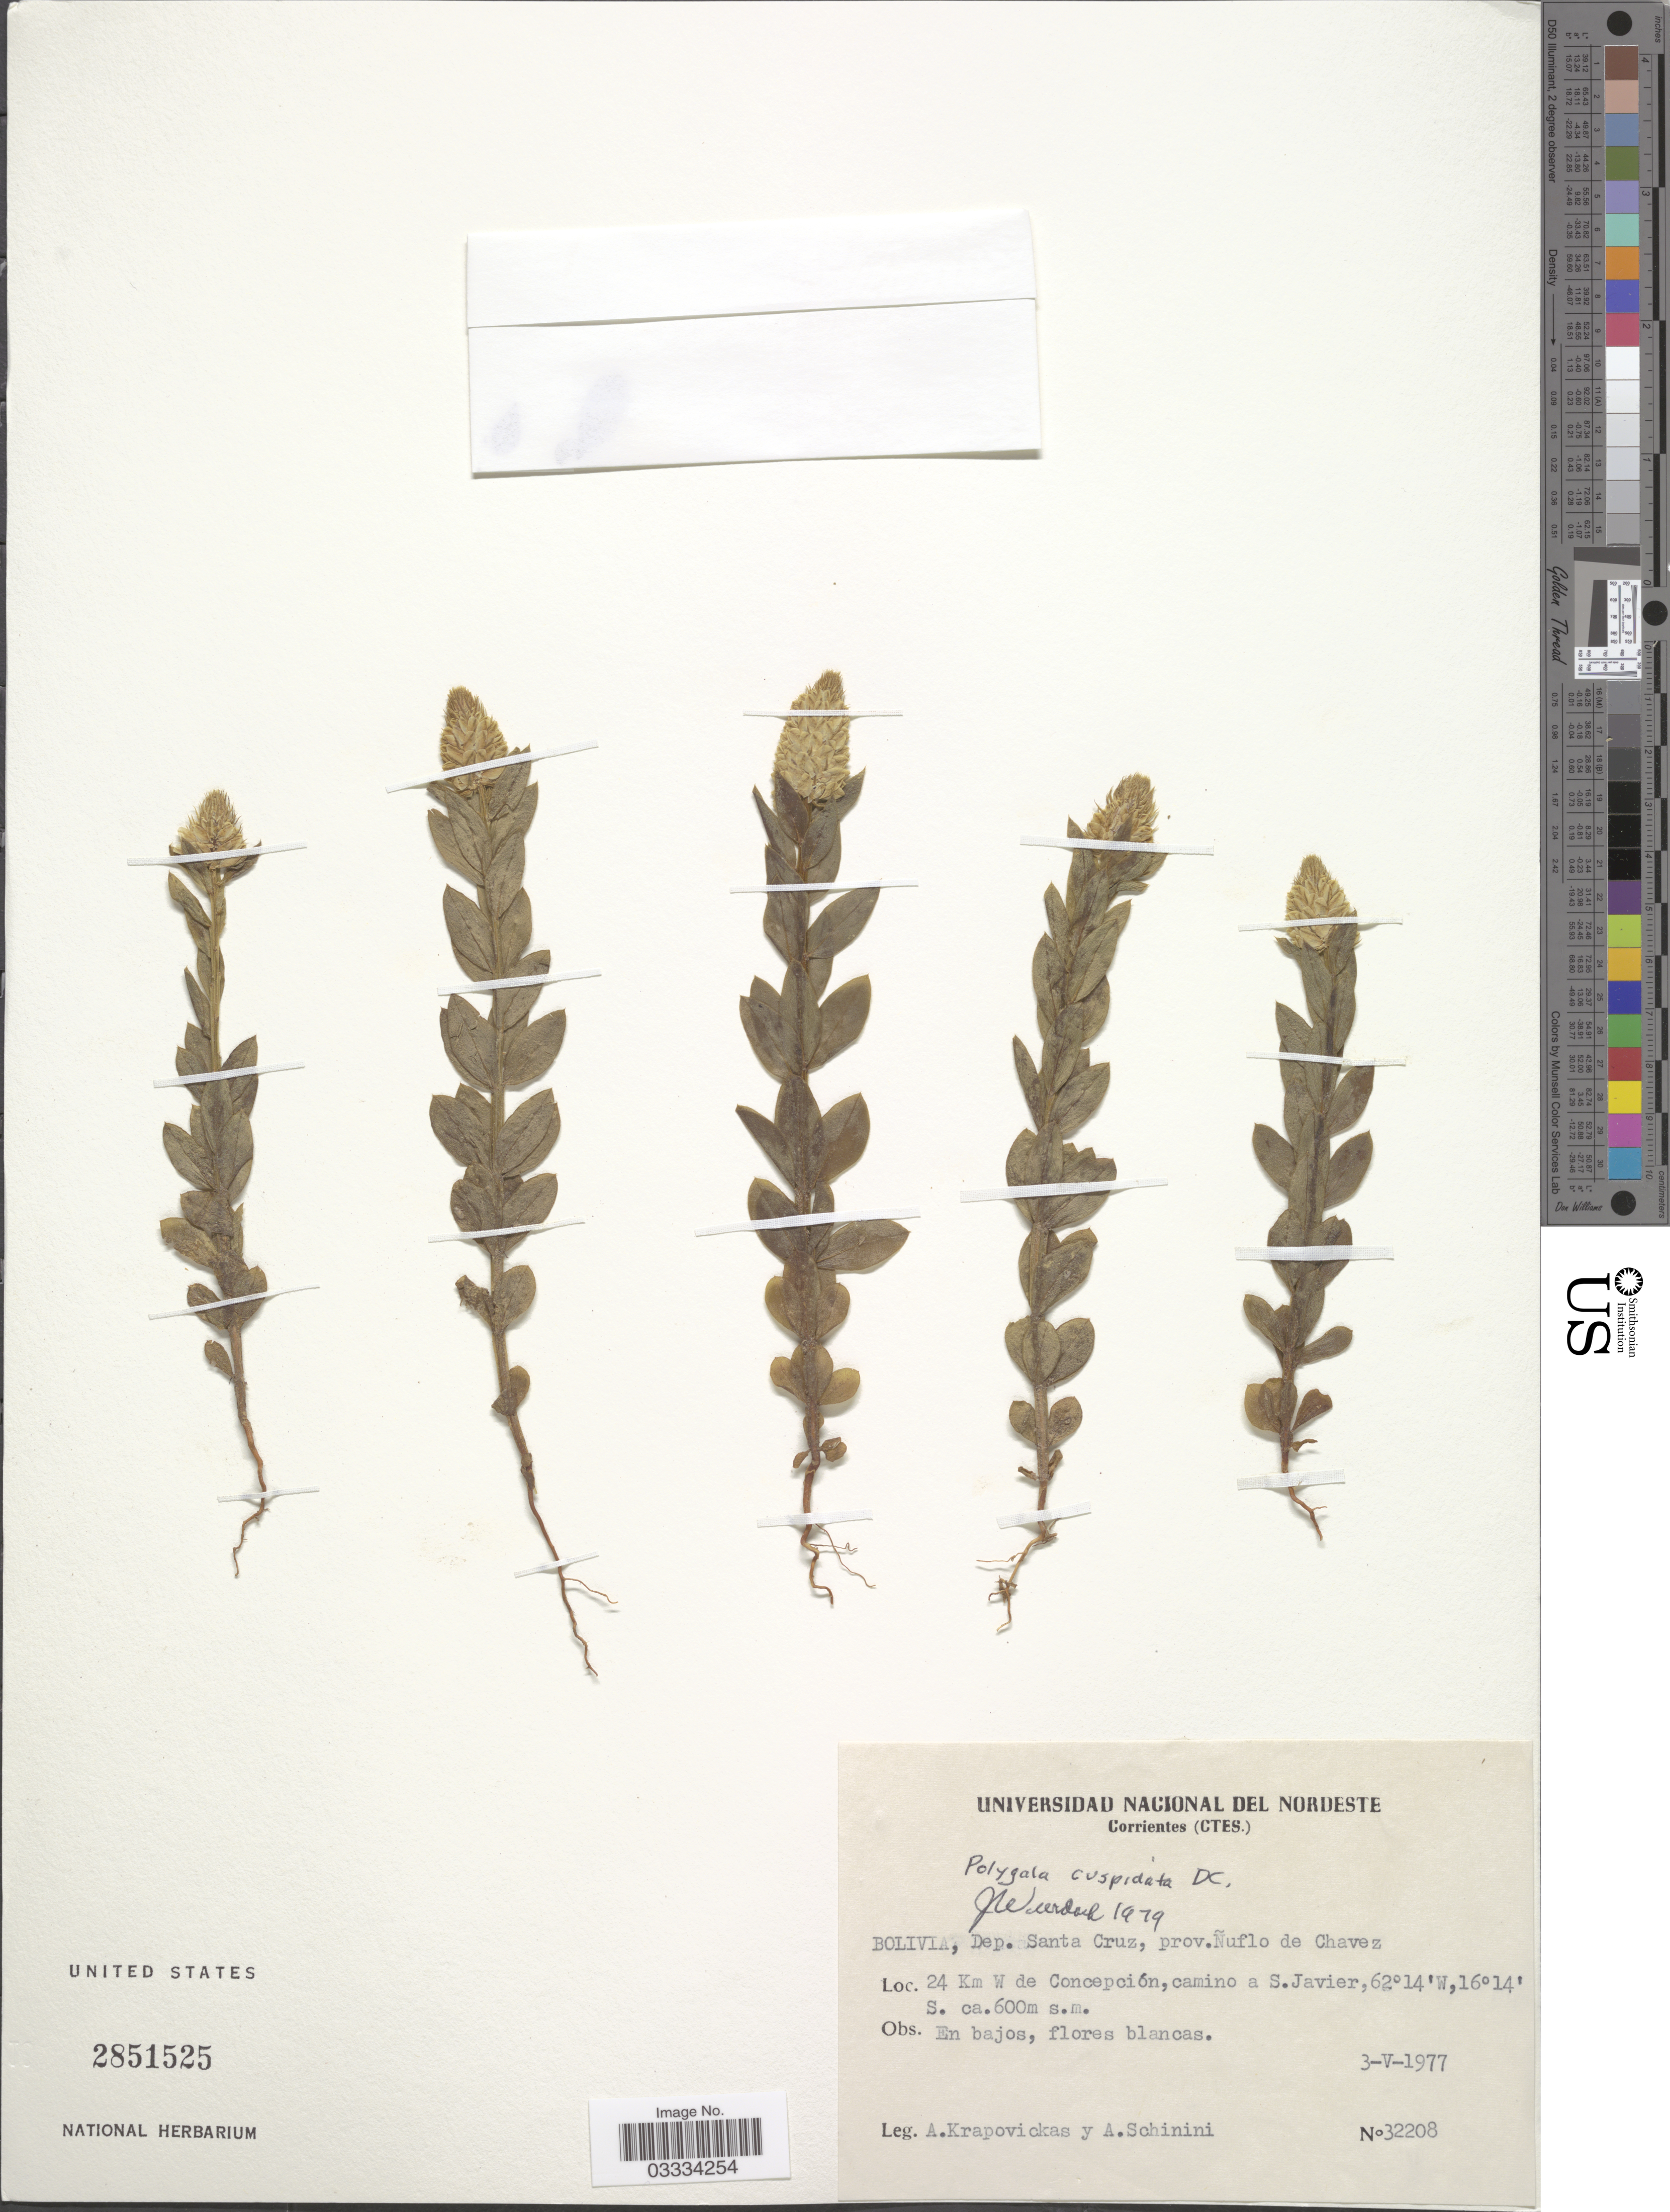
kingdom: Plantae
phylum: Tracheophyta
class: Magnoliopsida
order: Fabales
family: Polygalaceae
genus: Polygala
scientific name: Polygala timoutou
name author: Aubl.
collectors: A. Krapovickas & A. Schinini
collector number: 32208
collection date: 1977-05-03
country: Bolivia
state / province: Santa Cruz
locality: Dep. Santa Cruz, prov. Ñuflo de Chavez. 24 Km W de Concepción, camino a S. Javier.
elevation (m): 600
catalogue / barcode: US 2851525